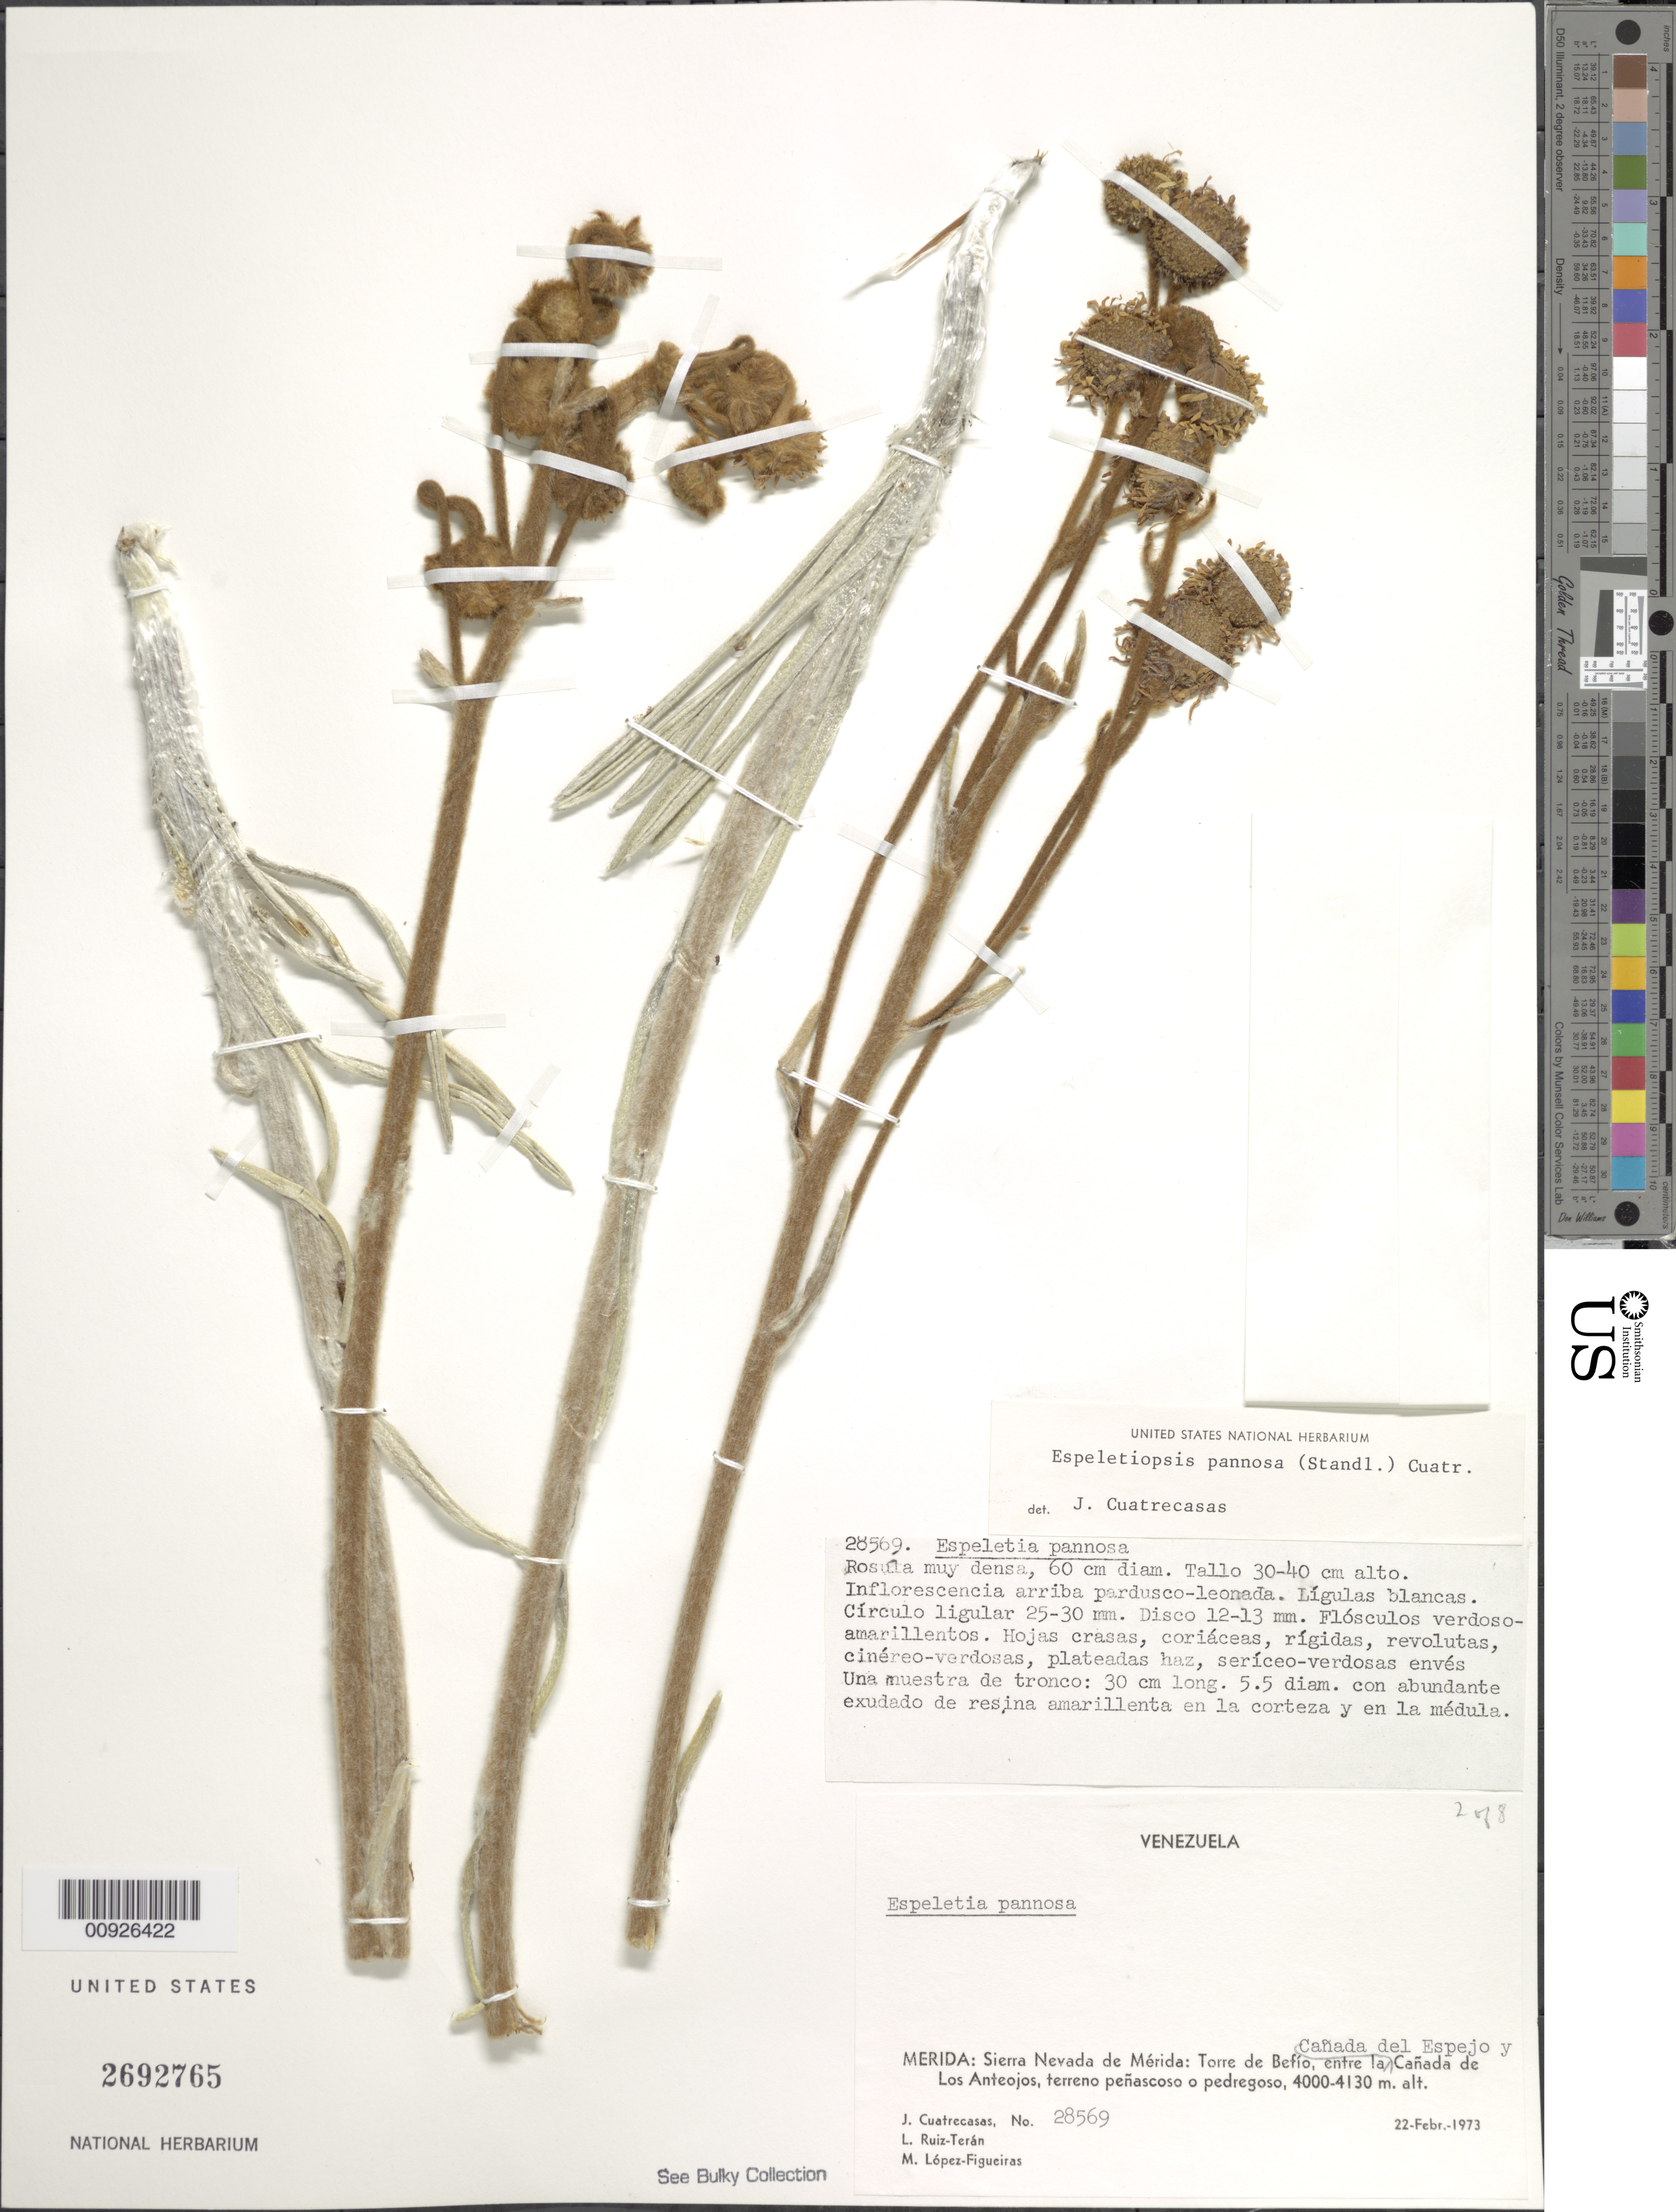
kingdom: Plantae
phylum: Tracheophyta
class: Magnoliopsida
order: Asterales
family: Asteraceae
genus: Espeletiopsis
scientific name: Espeletiopsis pannosa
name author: (Standl.) Cuatrec.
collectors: J. Cuatrecasas, L. E. Ruíz-Terán & M. López Figueiras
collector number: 28569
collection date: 1973-02-22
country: Venezuela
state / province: Mérida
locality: Sierra Nevada de Mérida: Torre de Befío, entre la Cañada del espejo y la Cañada de Los Anteojos.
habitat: Terreno peñascoso o pedregoso.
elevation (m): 4000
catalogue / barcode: US 2692765